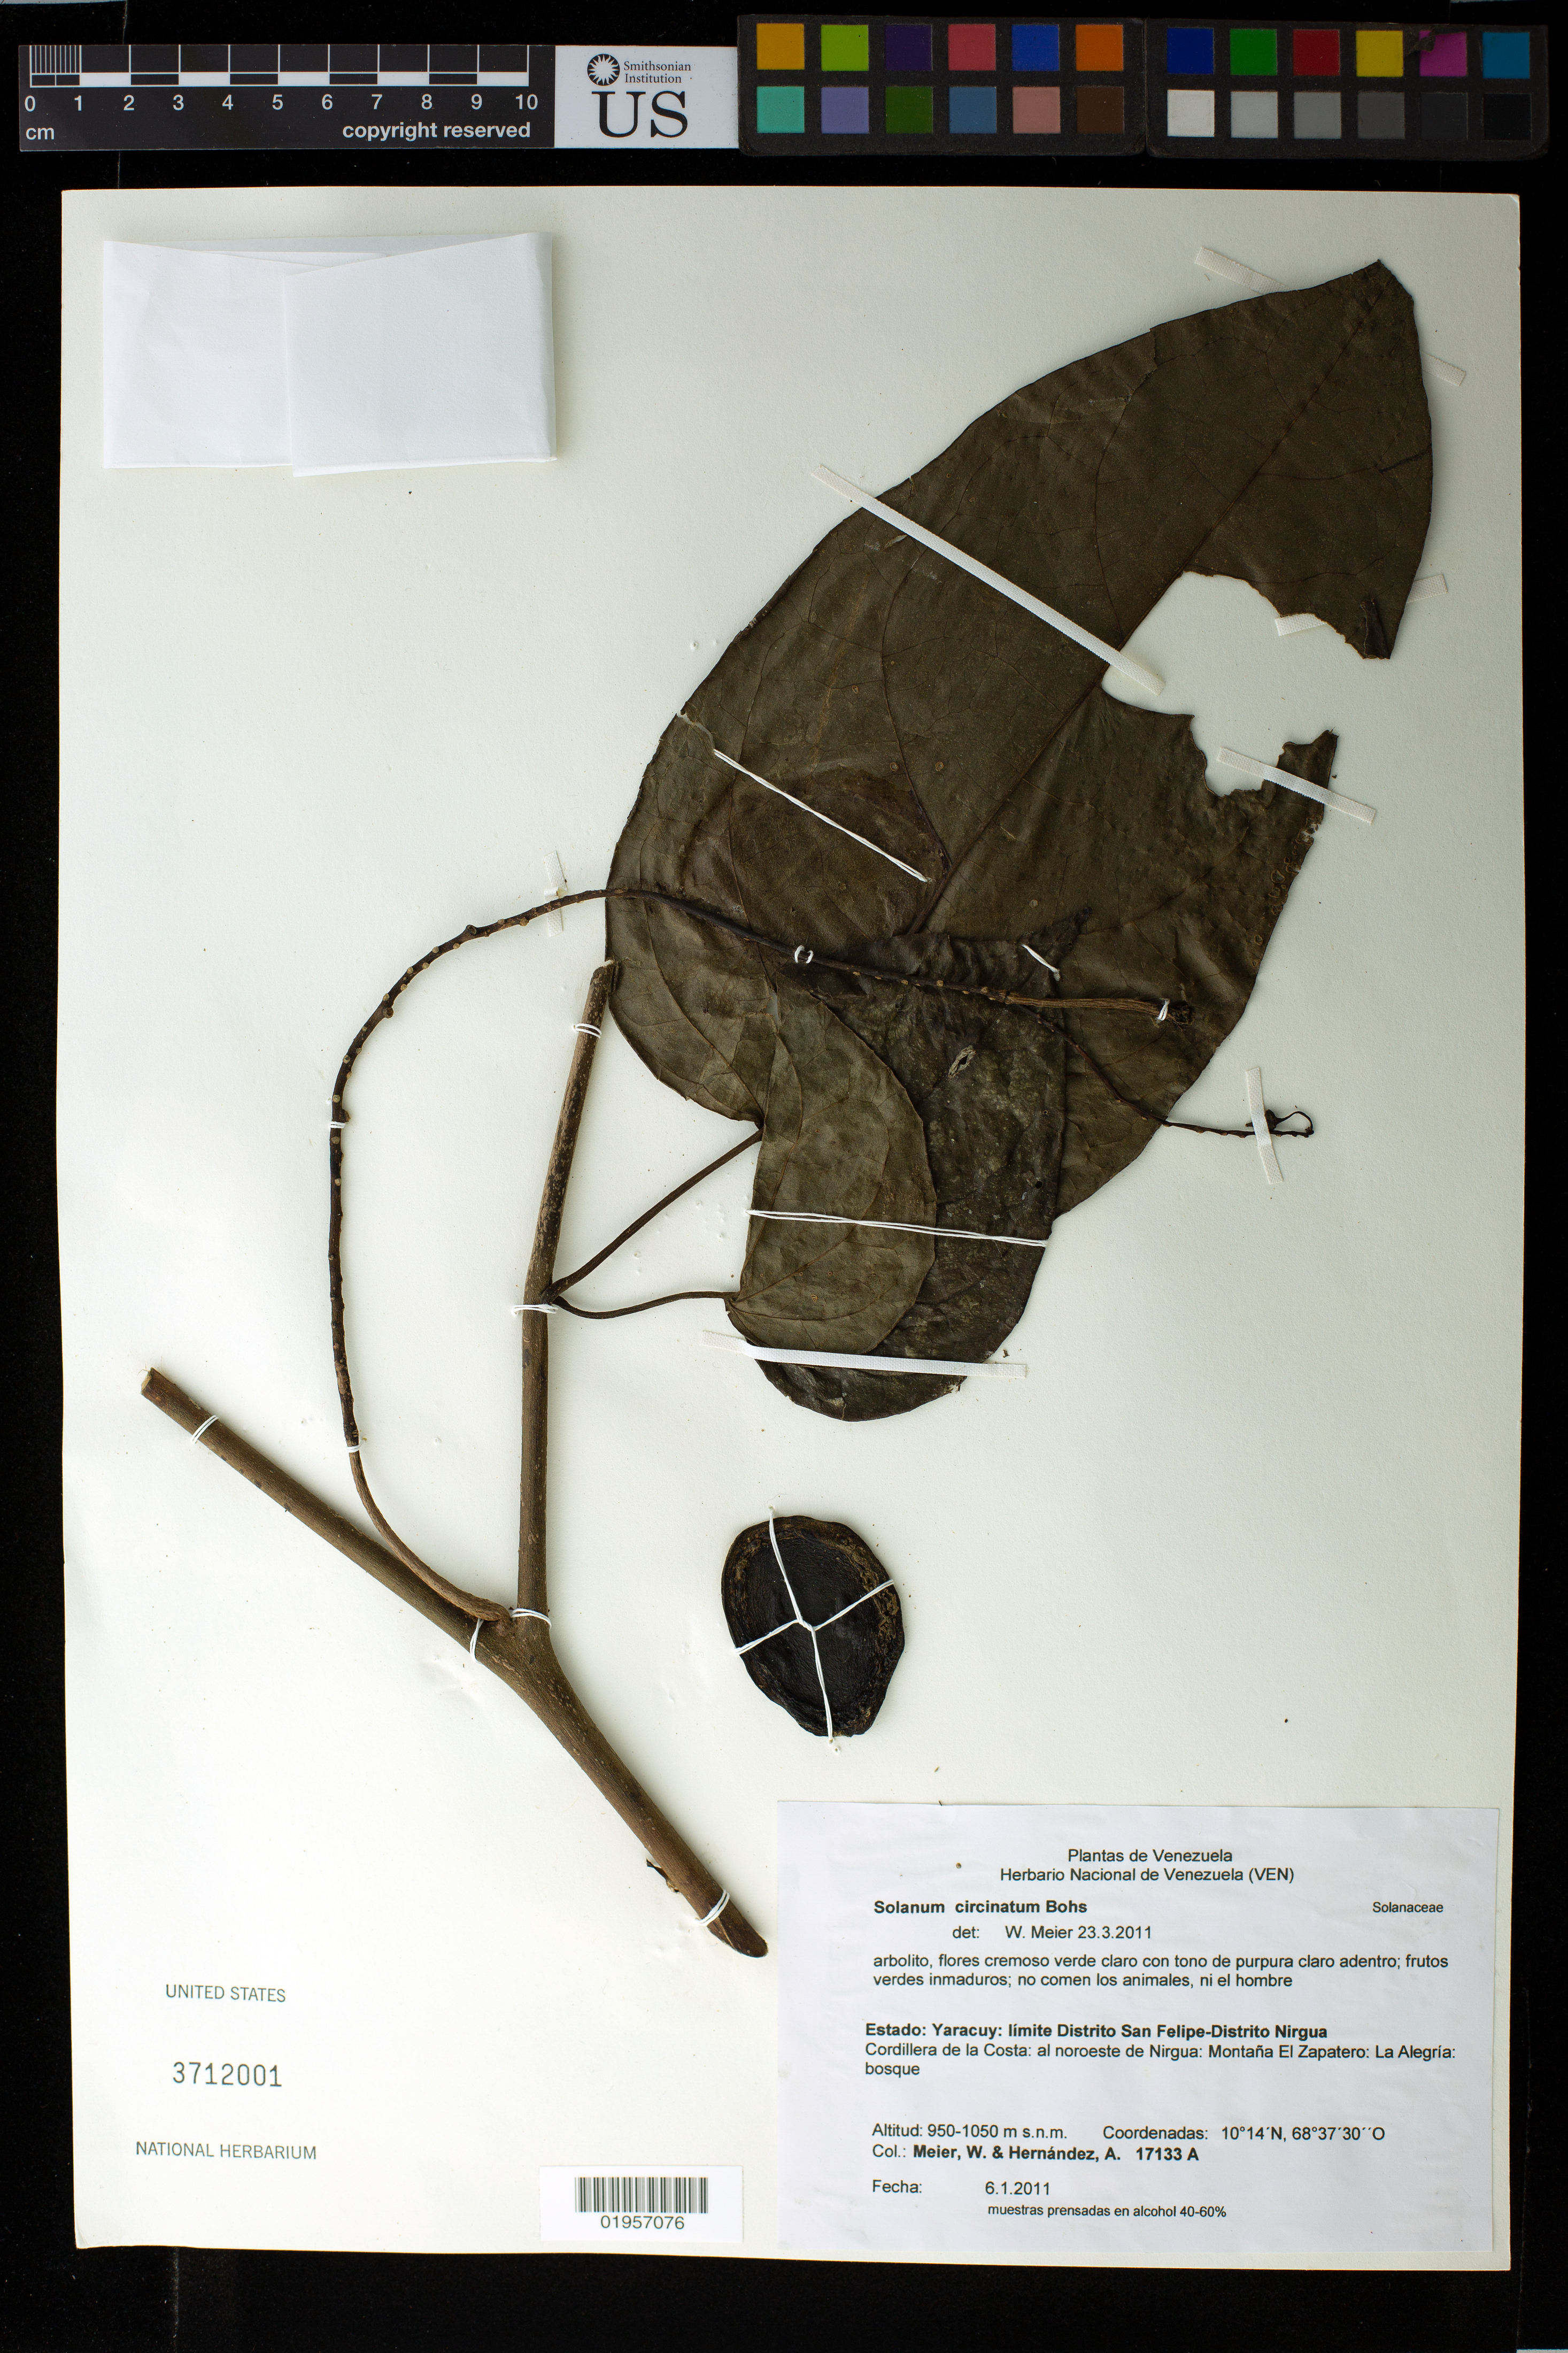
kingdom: Plantae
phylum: Tracheophyta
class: Magnoliopsida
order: Solanales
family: Solanaceae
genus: Solanum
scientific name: Solanum circinatum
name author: Bohs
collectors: W. Meier & A. Hernández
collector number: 17133A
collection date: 2011-01-06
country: Venezuela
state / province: Yaracuy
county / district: San Felipe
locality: Distrito San Felipe. Cordillera de la Costa: al noroeste de Nirgua: Montana El Zapatero: La Alegria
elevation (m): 950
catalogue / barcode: US 3712001